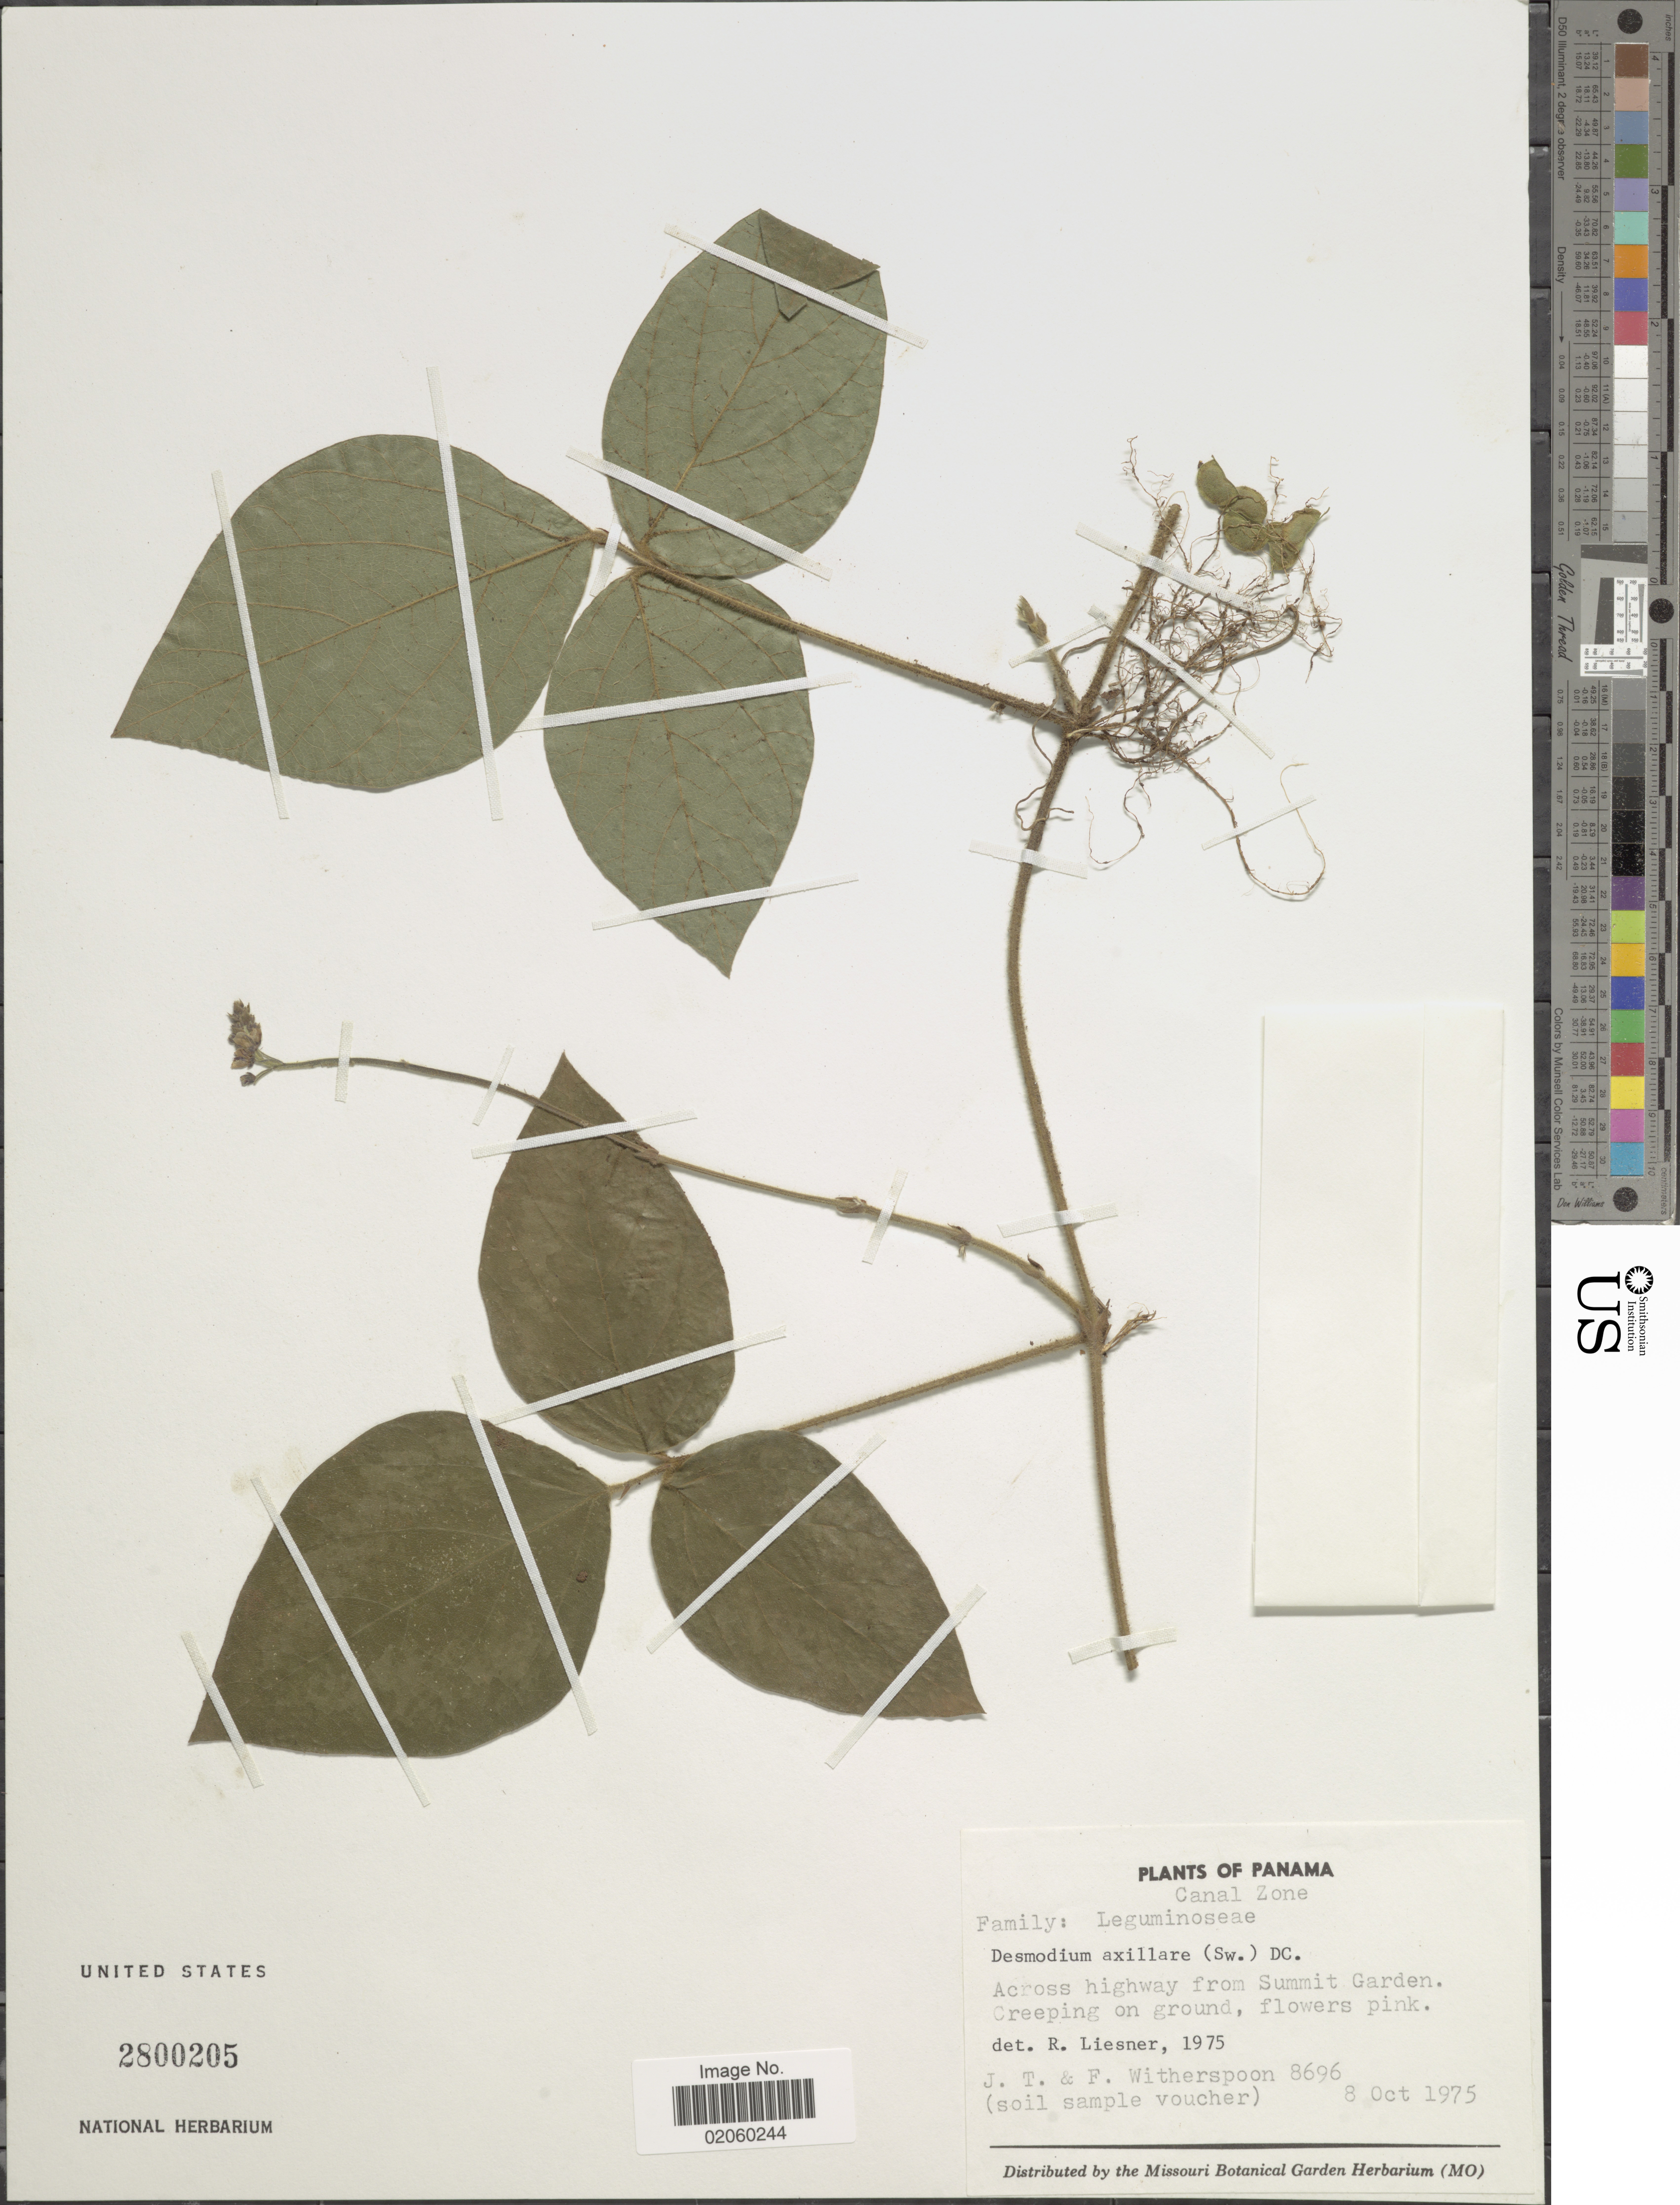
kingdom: Plantae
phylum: Tracheophyta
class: Magnoliopsida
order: Fabales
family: Fabaceae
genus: Desmodium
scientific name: Desmodium axillare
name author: (Sw.) DC.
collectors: J. Witherspoon & F. Witherspoon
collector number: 8696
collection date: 1975-10-08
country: Panama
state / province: Colón / Panamá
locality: Canal Zone, Across highway from Summit Garden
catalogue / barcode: US 2800205